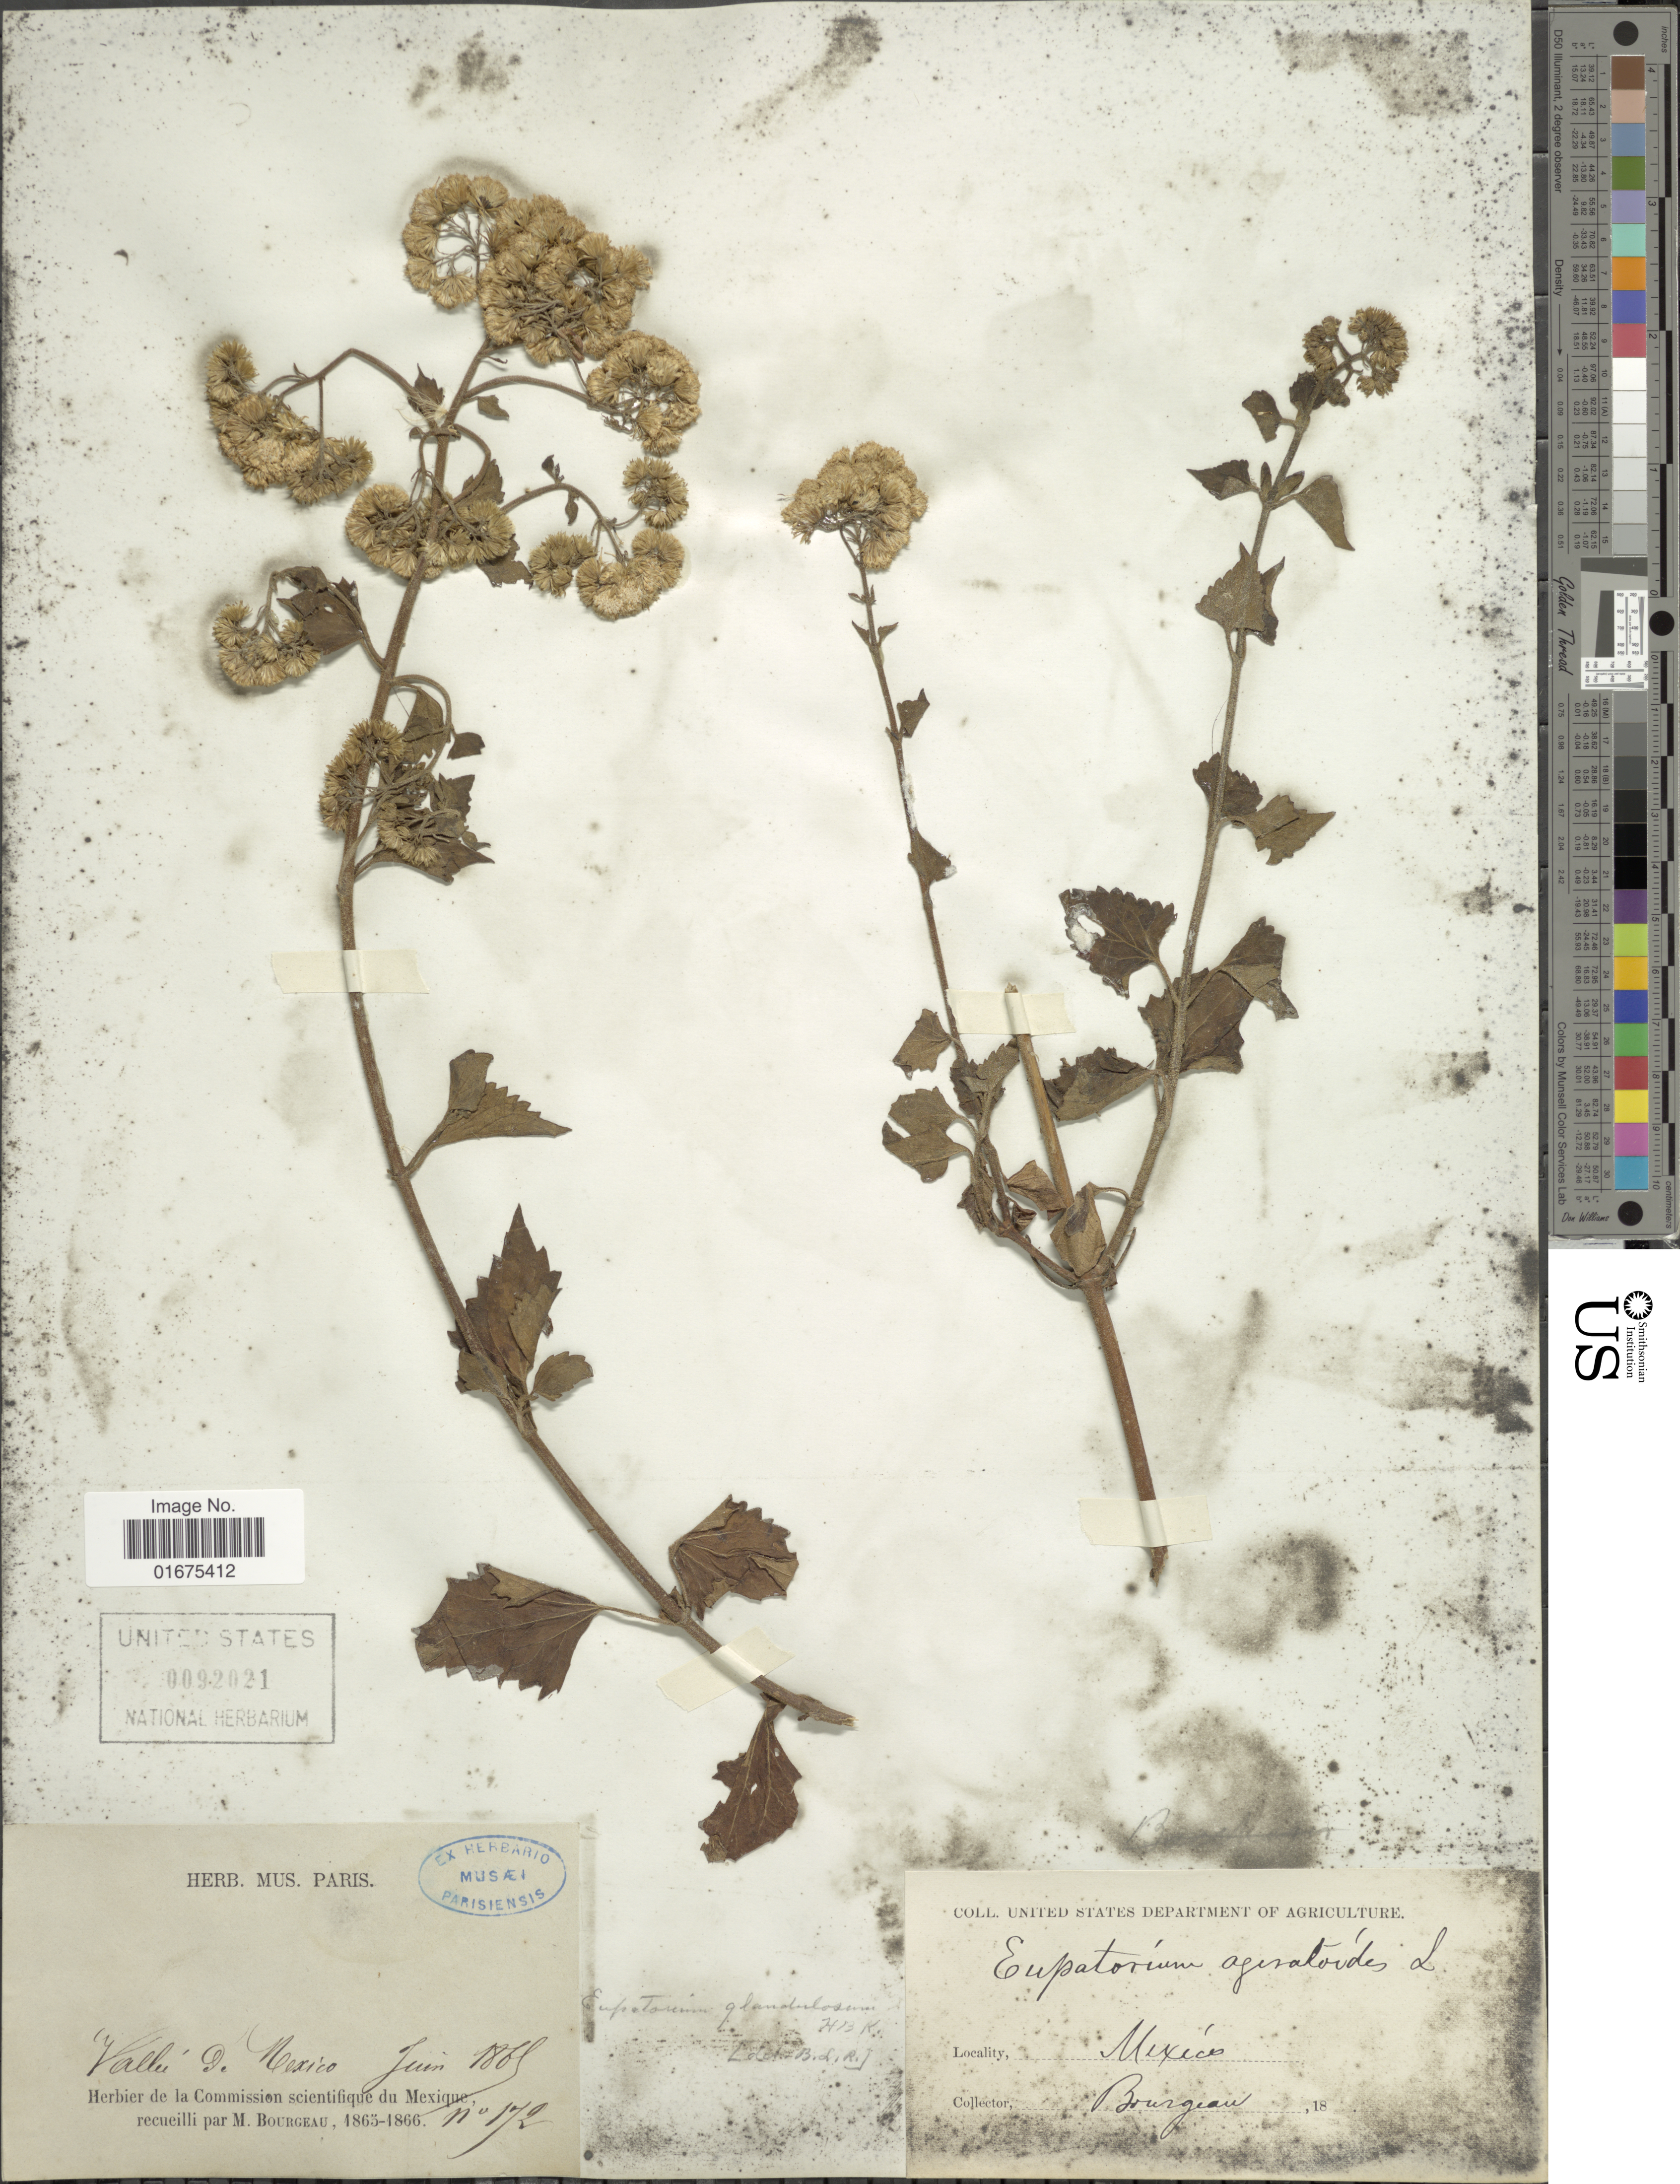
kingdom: Plantae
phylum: Tracheophyta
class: Magnoliopsida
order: Asterales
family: Asteraceae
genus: Ageratina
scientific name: Ageratina adenophora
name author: (Spreng.) R.M. King & H. Rob.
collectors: M. Bourgeau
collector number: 172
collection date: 1886-06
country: Mexico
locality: Valle De Mexico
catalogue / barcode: US 92021